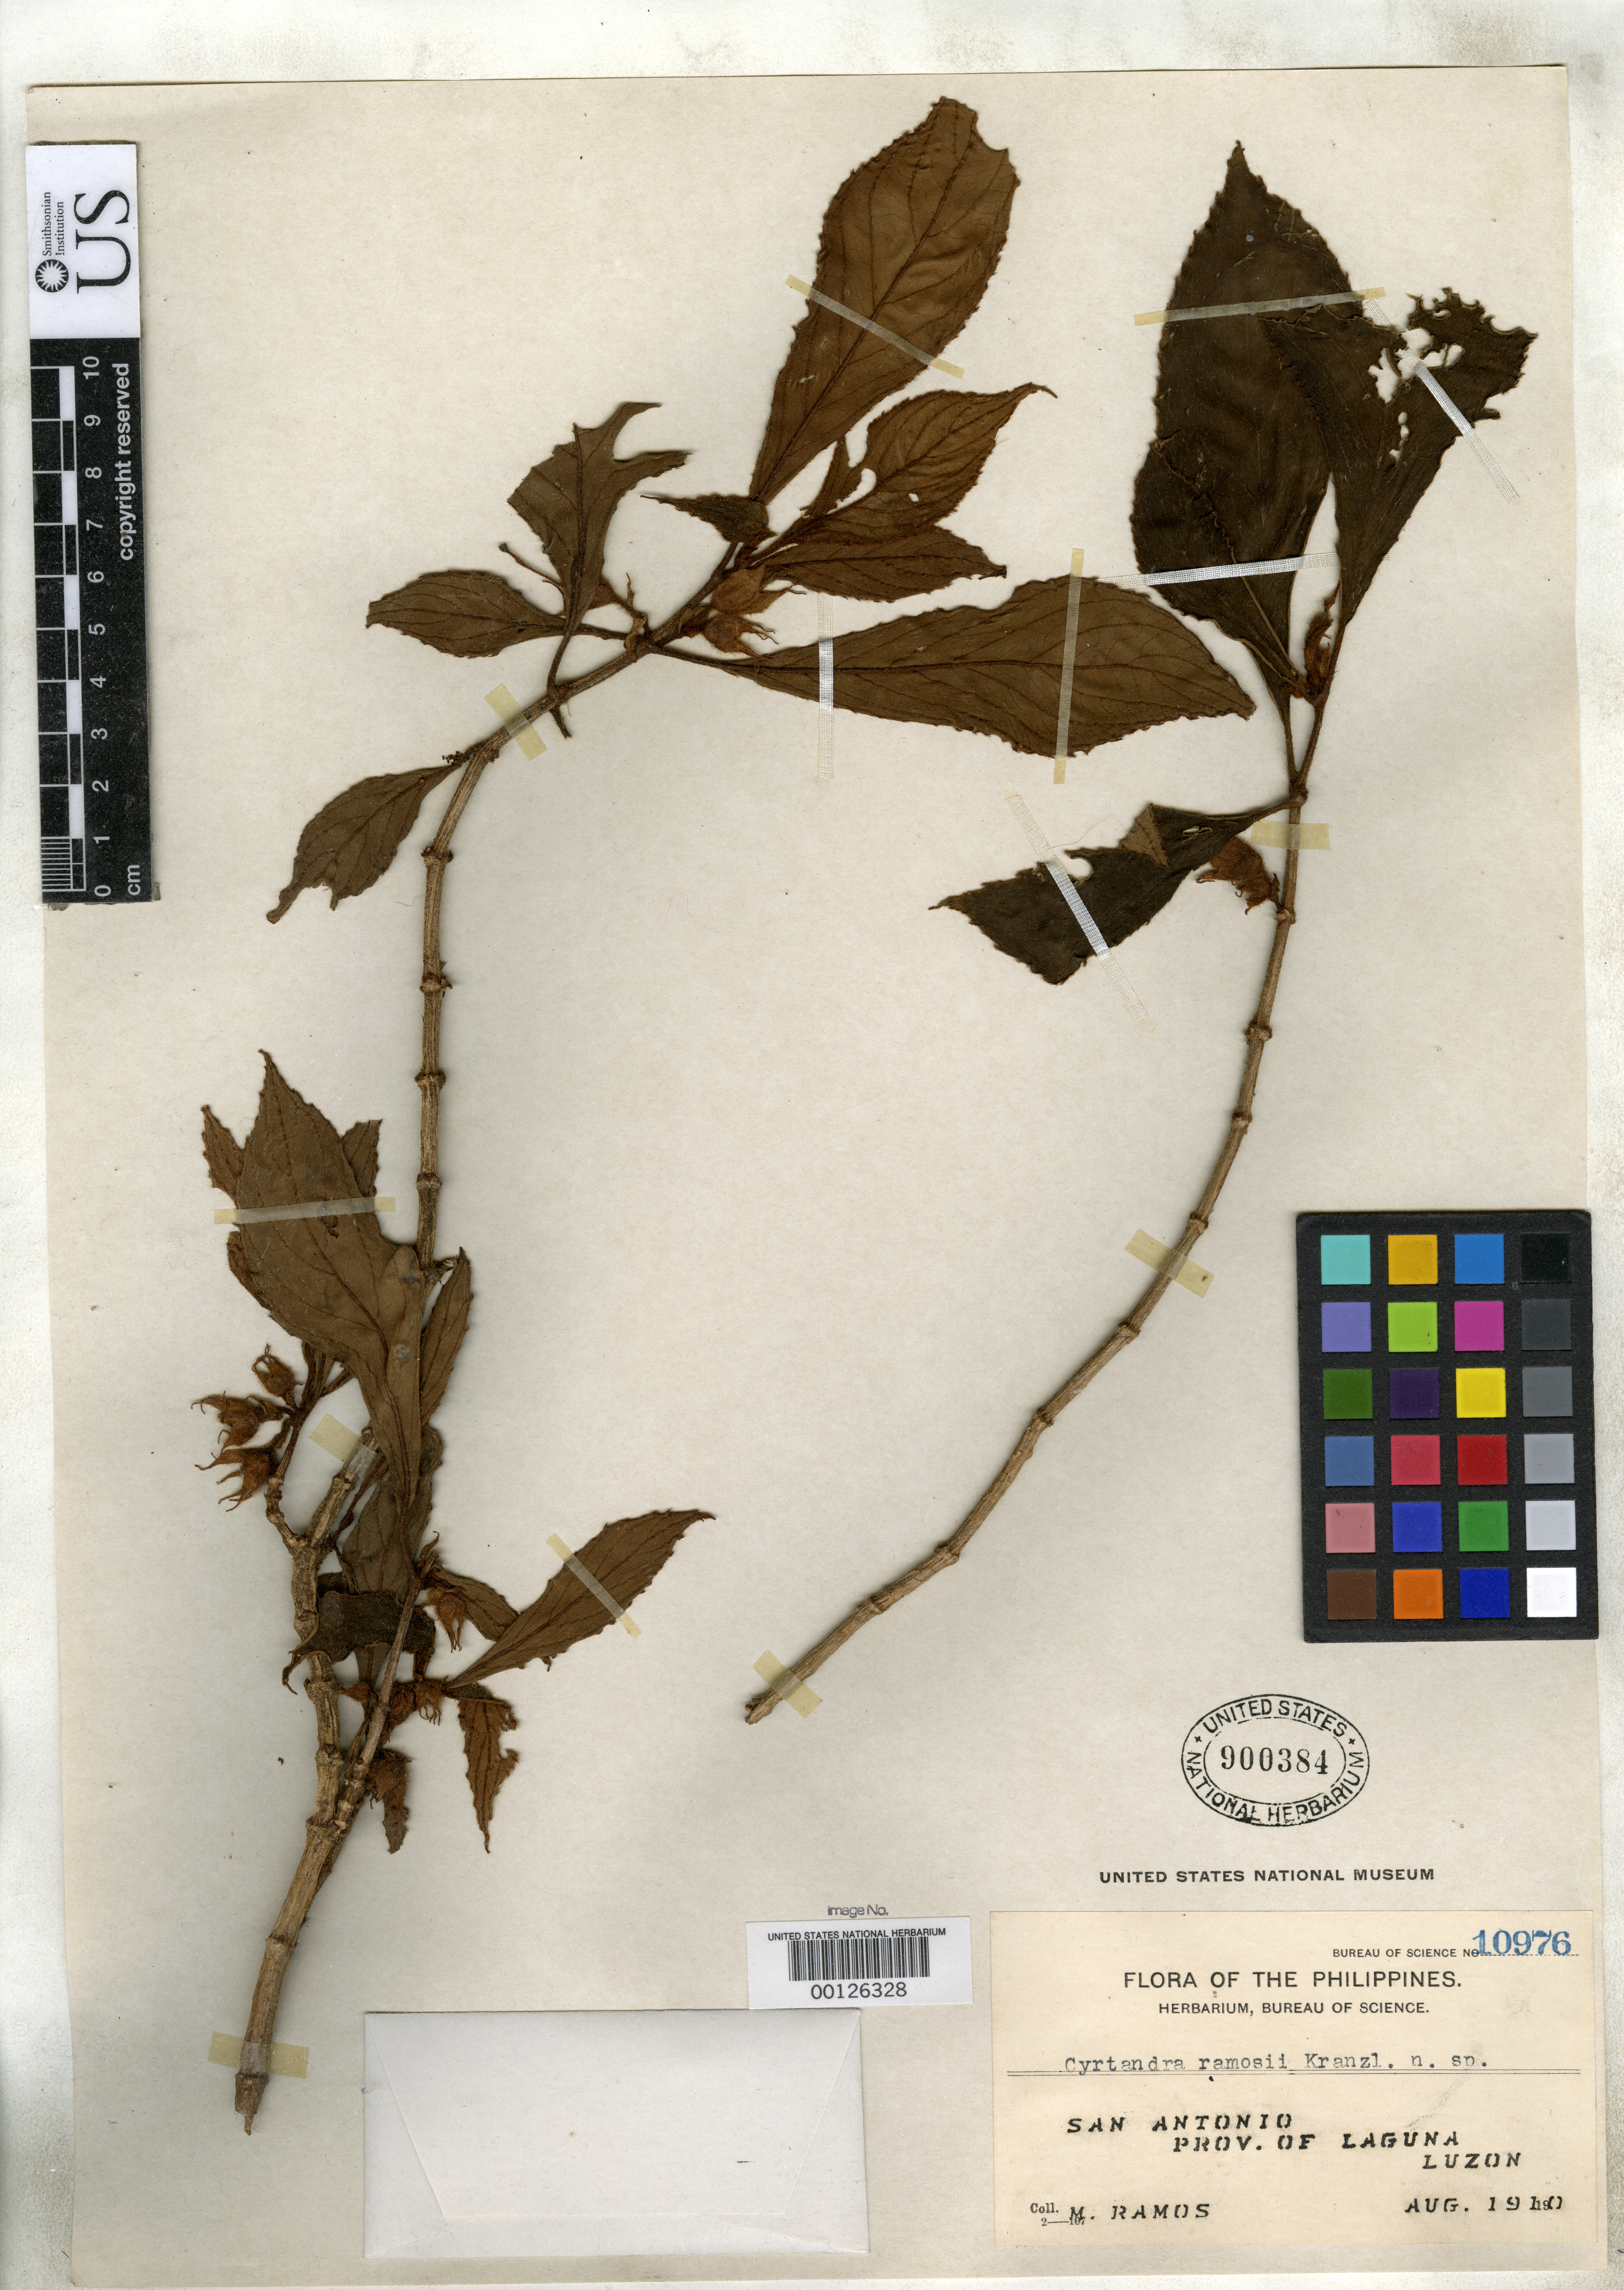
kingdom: Plantae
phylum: Tracheophyta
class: Magnoliopsida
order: Lamiales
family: Gesneriaceae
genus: Cyrtandra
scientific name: Cyrtandra ramosii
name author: Kraenzl.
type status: Lectotype; Type Collection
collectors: M. Ramos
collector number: Bur. Sci. 10976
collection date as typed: Aug 1910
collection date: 1910-08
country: Philippines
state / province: Calabarzon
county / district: Laguna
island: Luzon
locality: San Antonio.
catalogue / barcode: US 900384